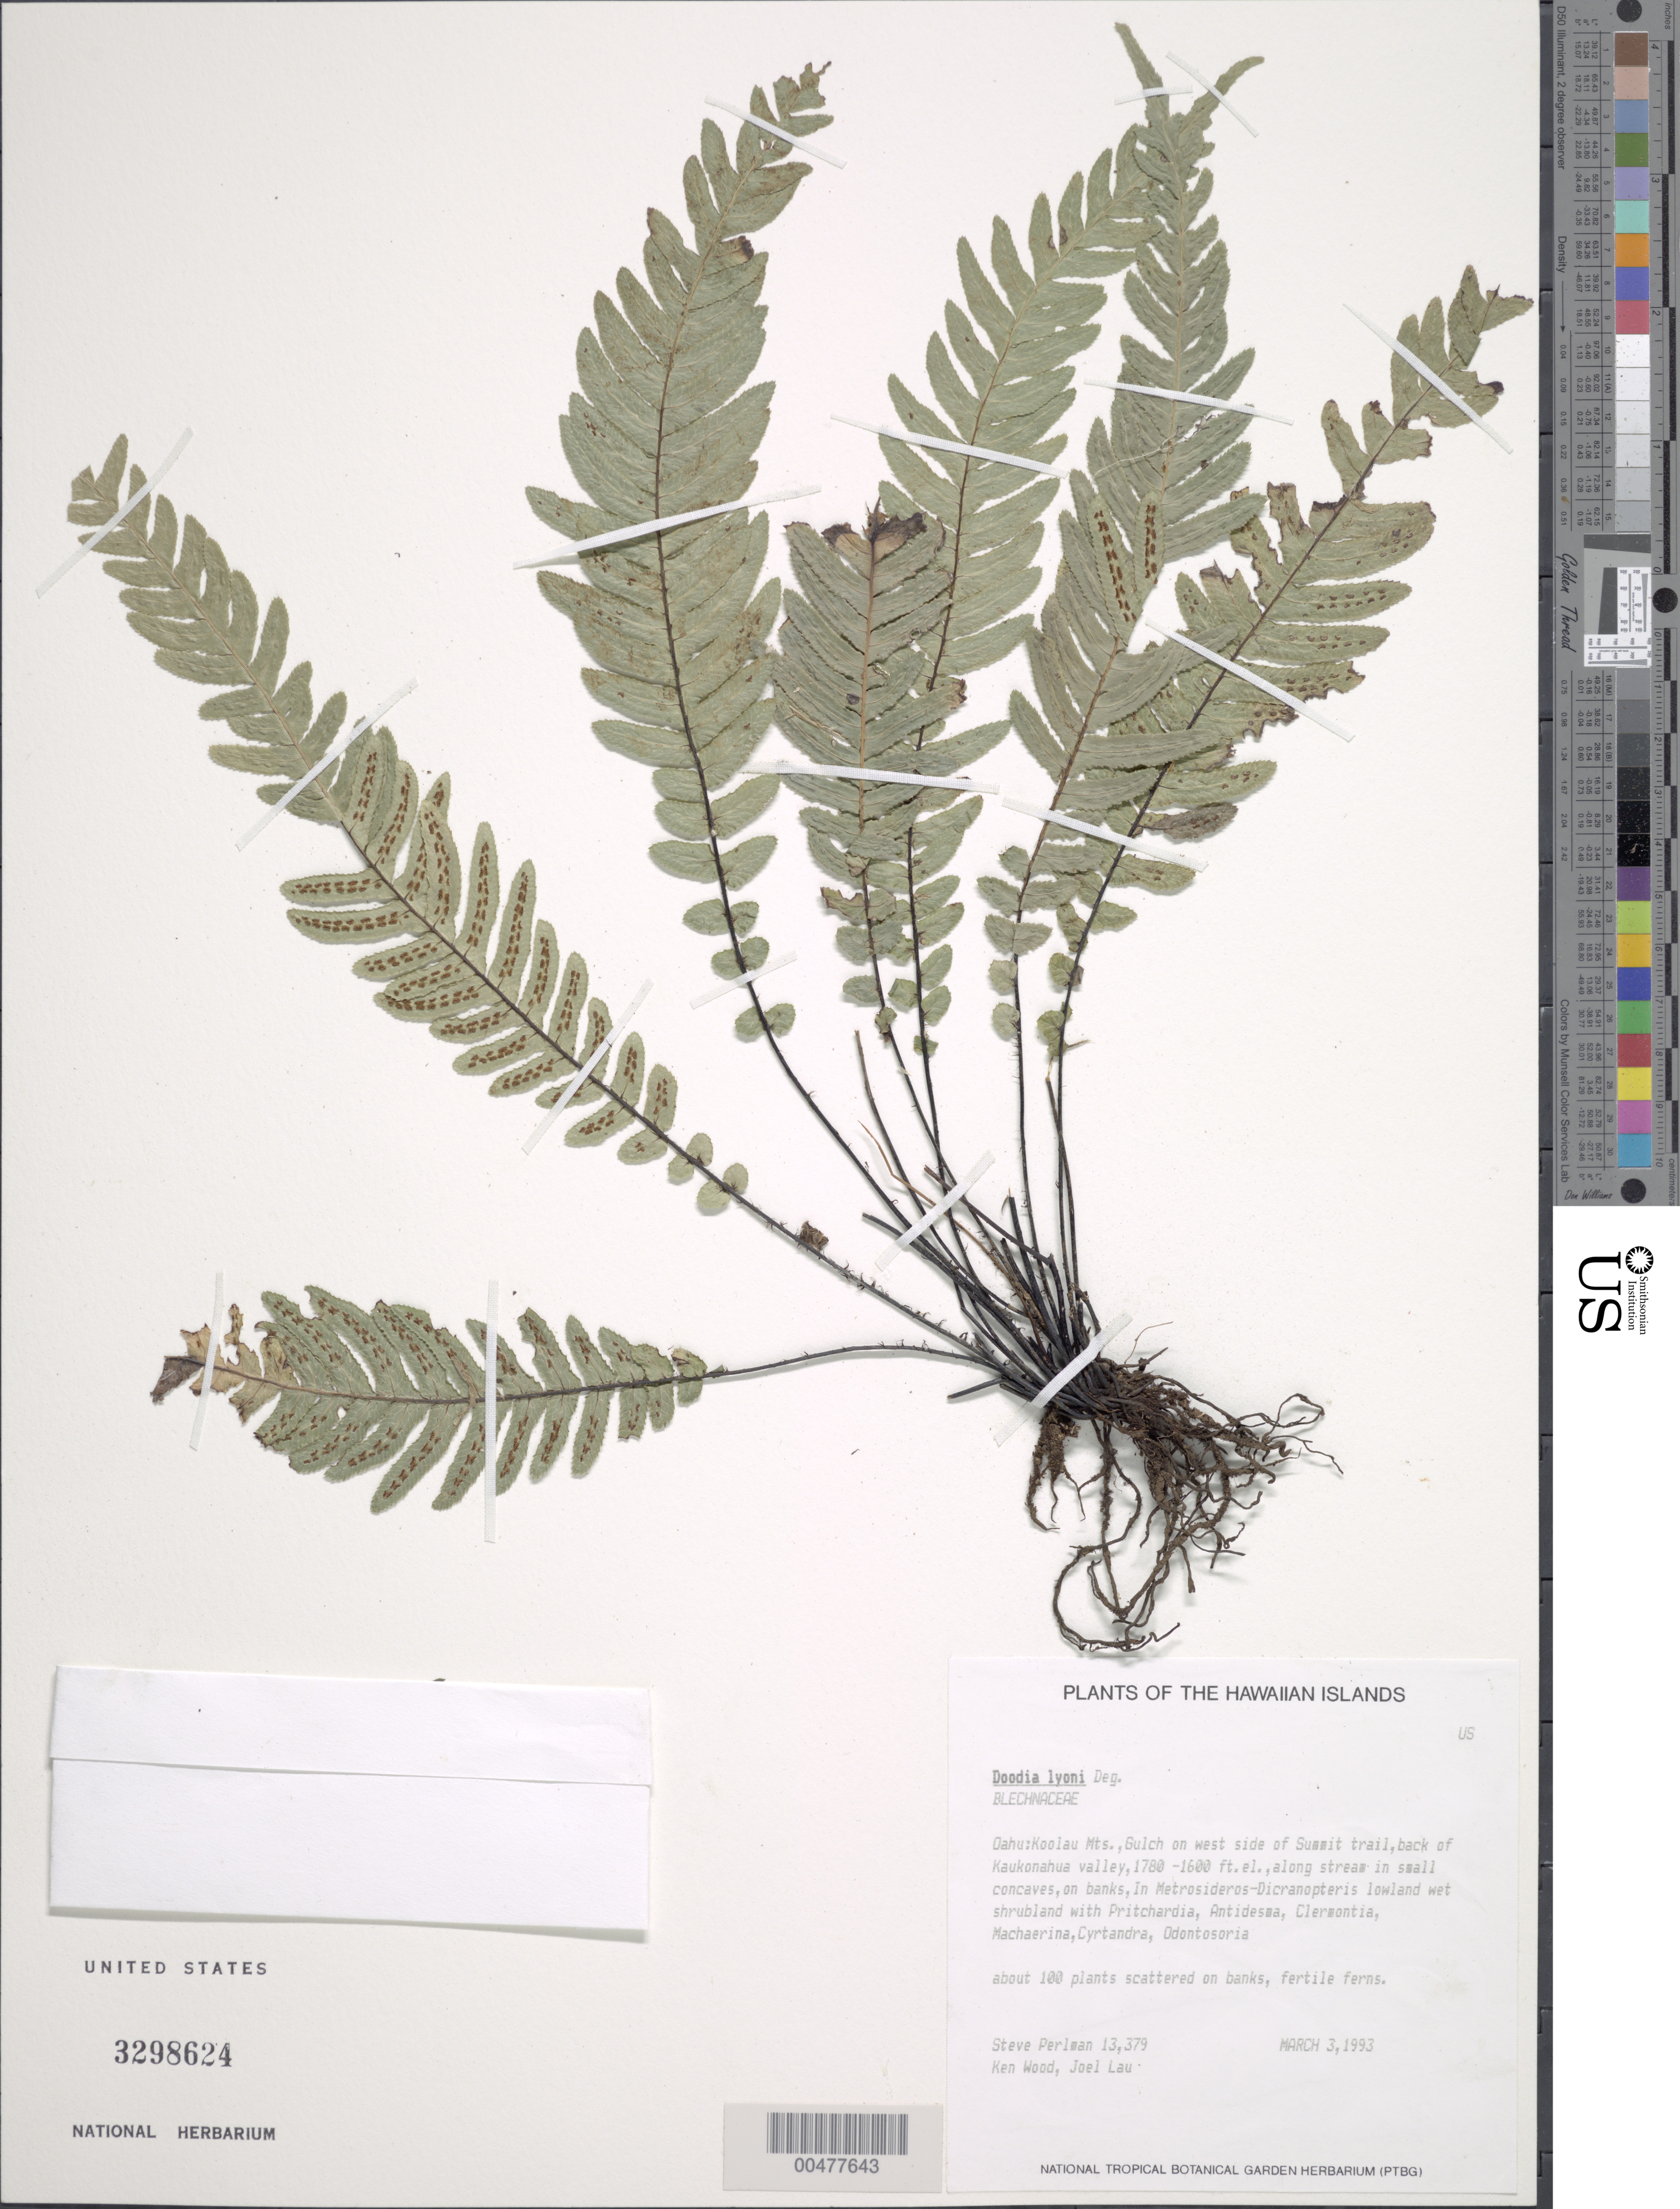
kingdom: Plantae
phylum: Tracheophyta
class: Polypodiopsida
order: Polypodiales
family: Blechnaceae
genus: Doodia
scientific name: Doodia lyonii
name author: O. Deg.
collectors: S. P. Perlman, K. Wood & J. Lau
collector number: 13379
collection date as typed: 3 Mar 1993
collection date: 1993-03-03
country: United States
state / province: Hawaii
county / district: Honolulu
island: Oahu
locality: Koolau Mts., gulch on W side of Summit trail, back of Kaukonahua valley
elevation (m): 543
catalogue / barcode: US 3298624